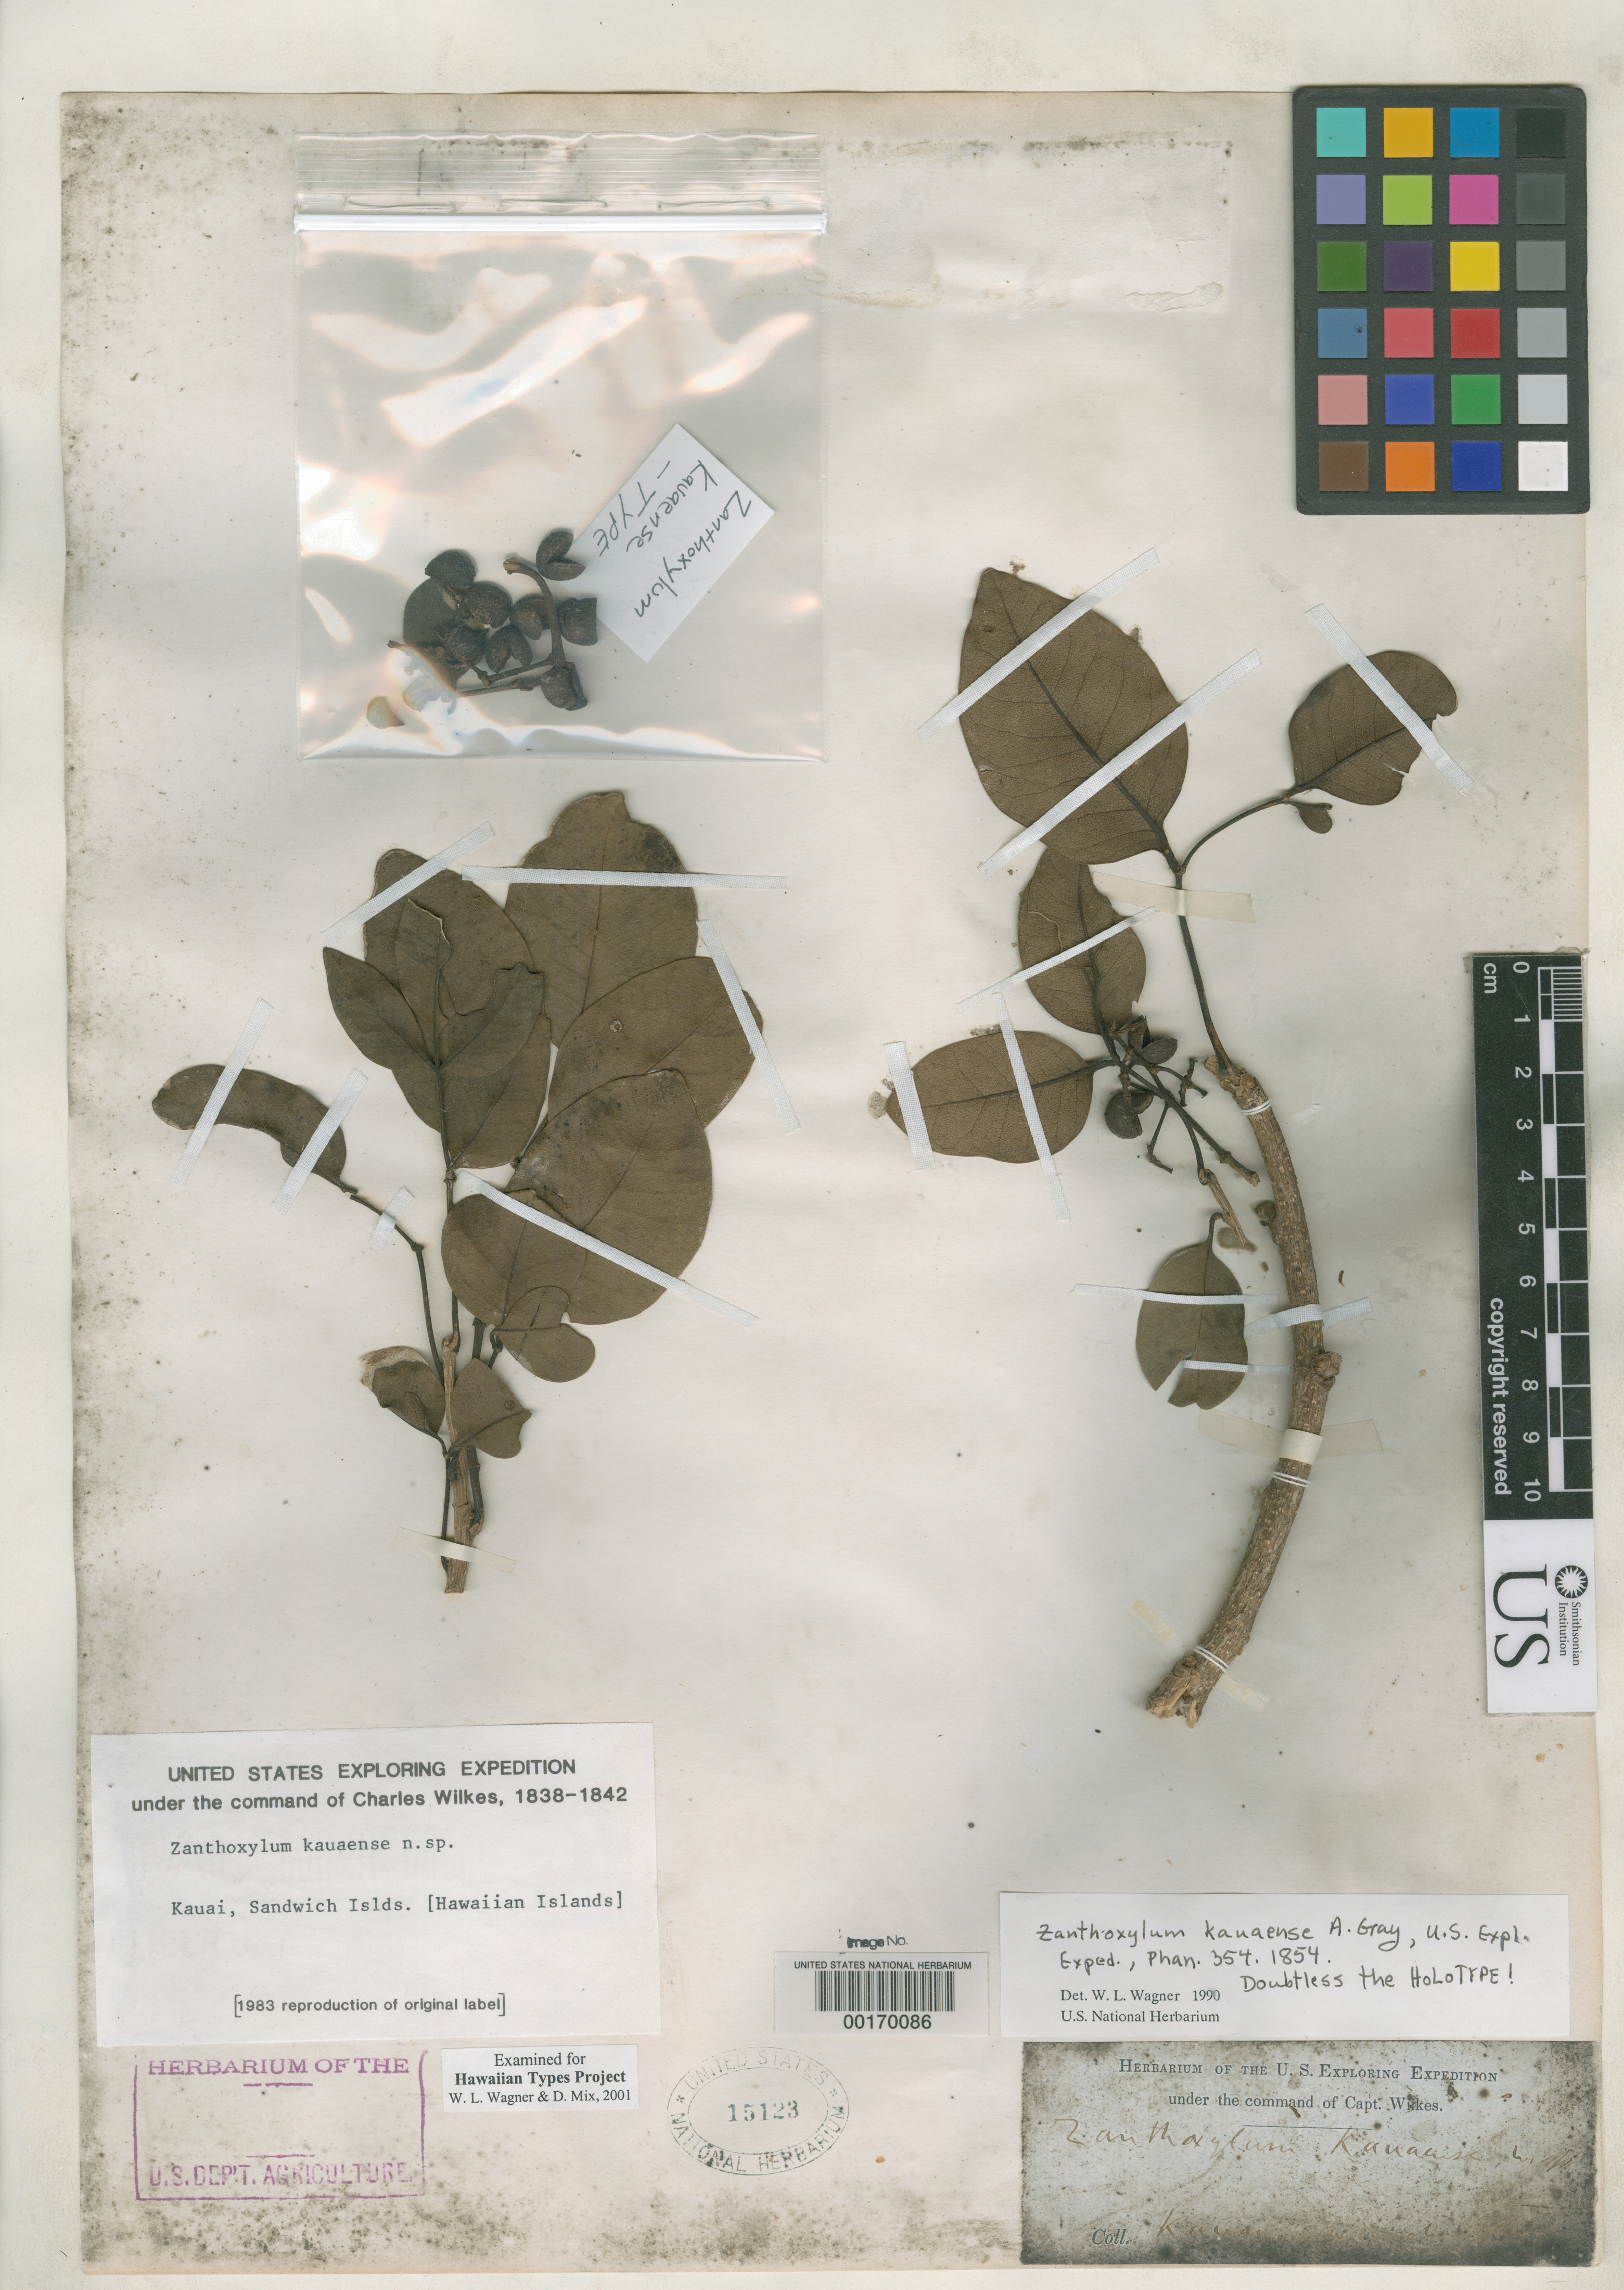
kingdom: Plantae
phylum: Tracheophyta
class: Magnoliopsida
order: Sapindales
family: Rutaceae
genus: Zanthoxylum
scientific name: Zanthoxylum kauaense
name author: A. Gray in Wilkes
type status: Holotype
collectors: Wilkes Explor. Exped.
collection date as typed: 1838 to -- --- 1842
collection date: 1838/1842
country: United States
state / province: Hawaii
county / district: Kauai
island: Kaua'i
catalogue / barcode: US 15123